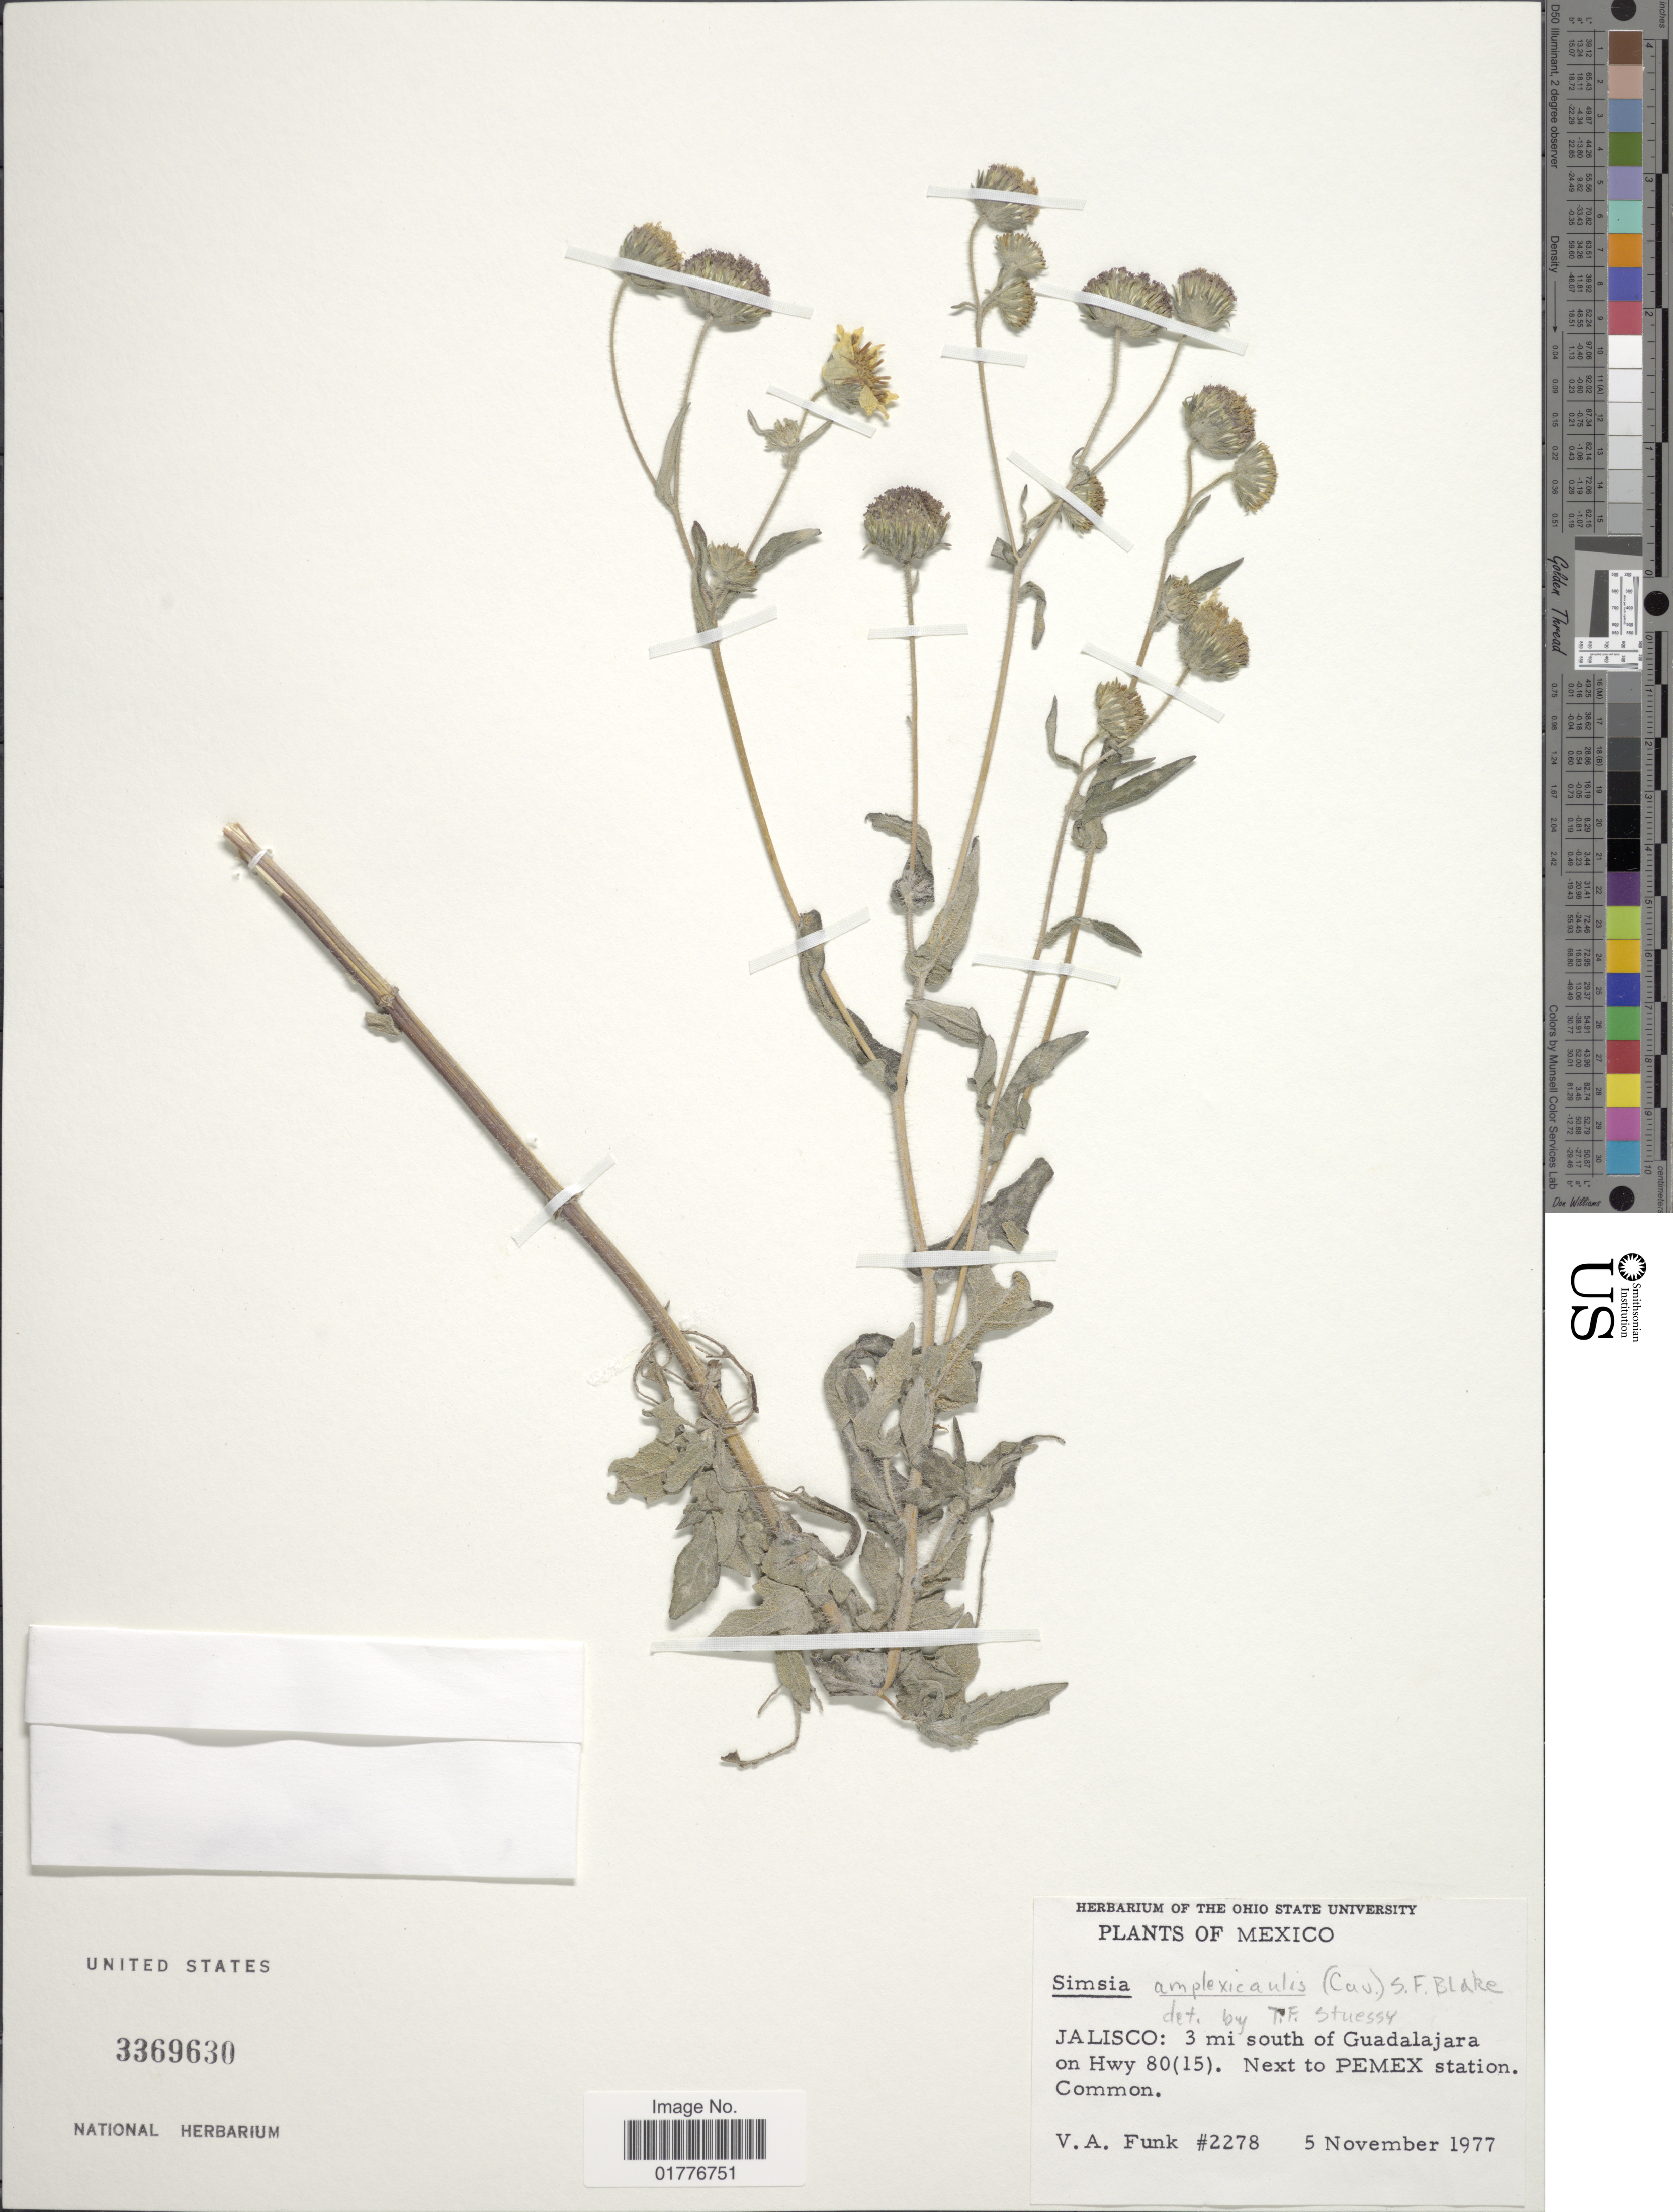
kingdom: Plantae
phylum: Tracheophyta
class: Magnoliopsida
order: Asterales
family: Asteraceae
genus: Simsia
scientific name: Simsia amplexicaulis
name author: (Cav.) Pers.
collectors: V. Funk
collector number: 2278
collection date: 1977-11-05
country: Mexico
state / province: Jalisco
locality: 3 mi south of Guadalajara on Hwy80(15). Next to Pemex station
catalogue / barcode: US 3369630